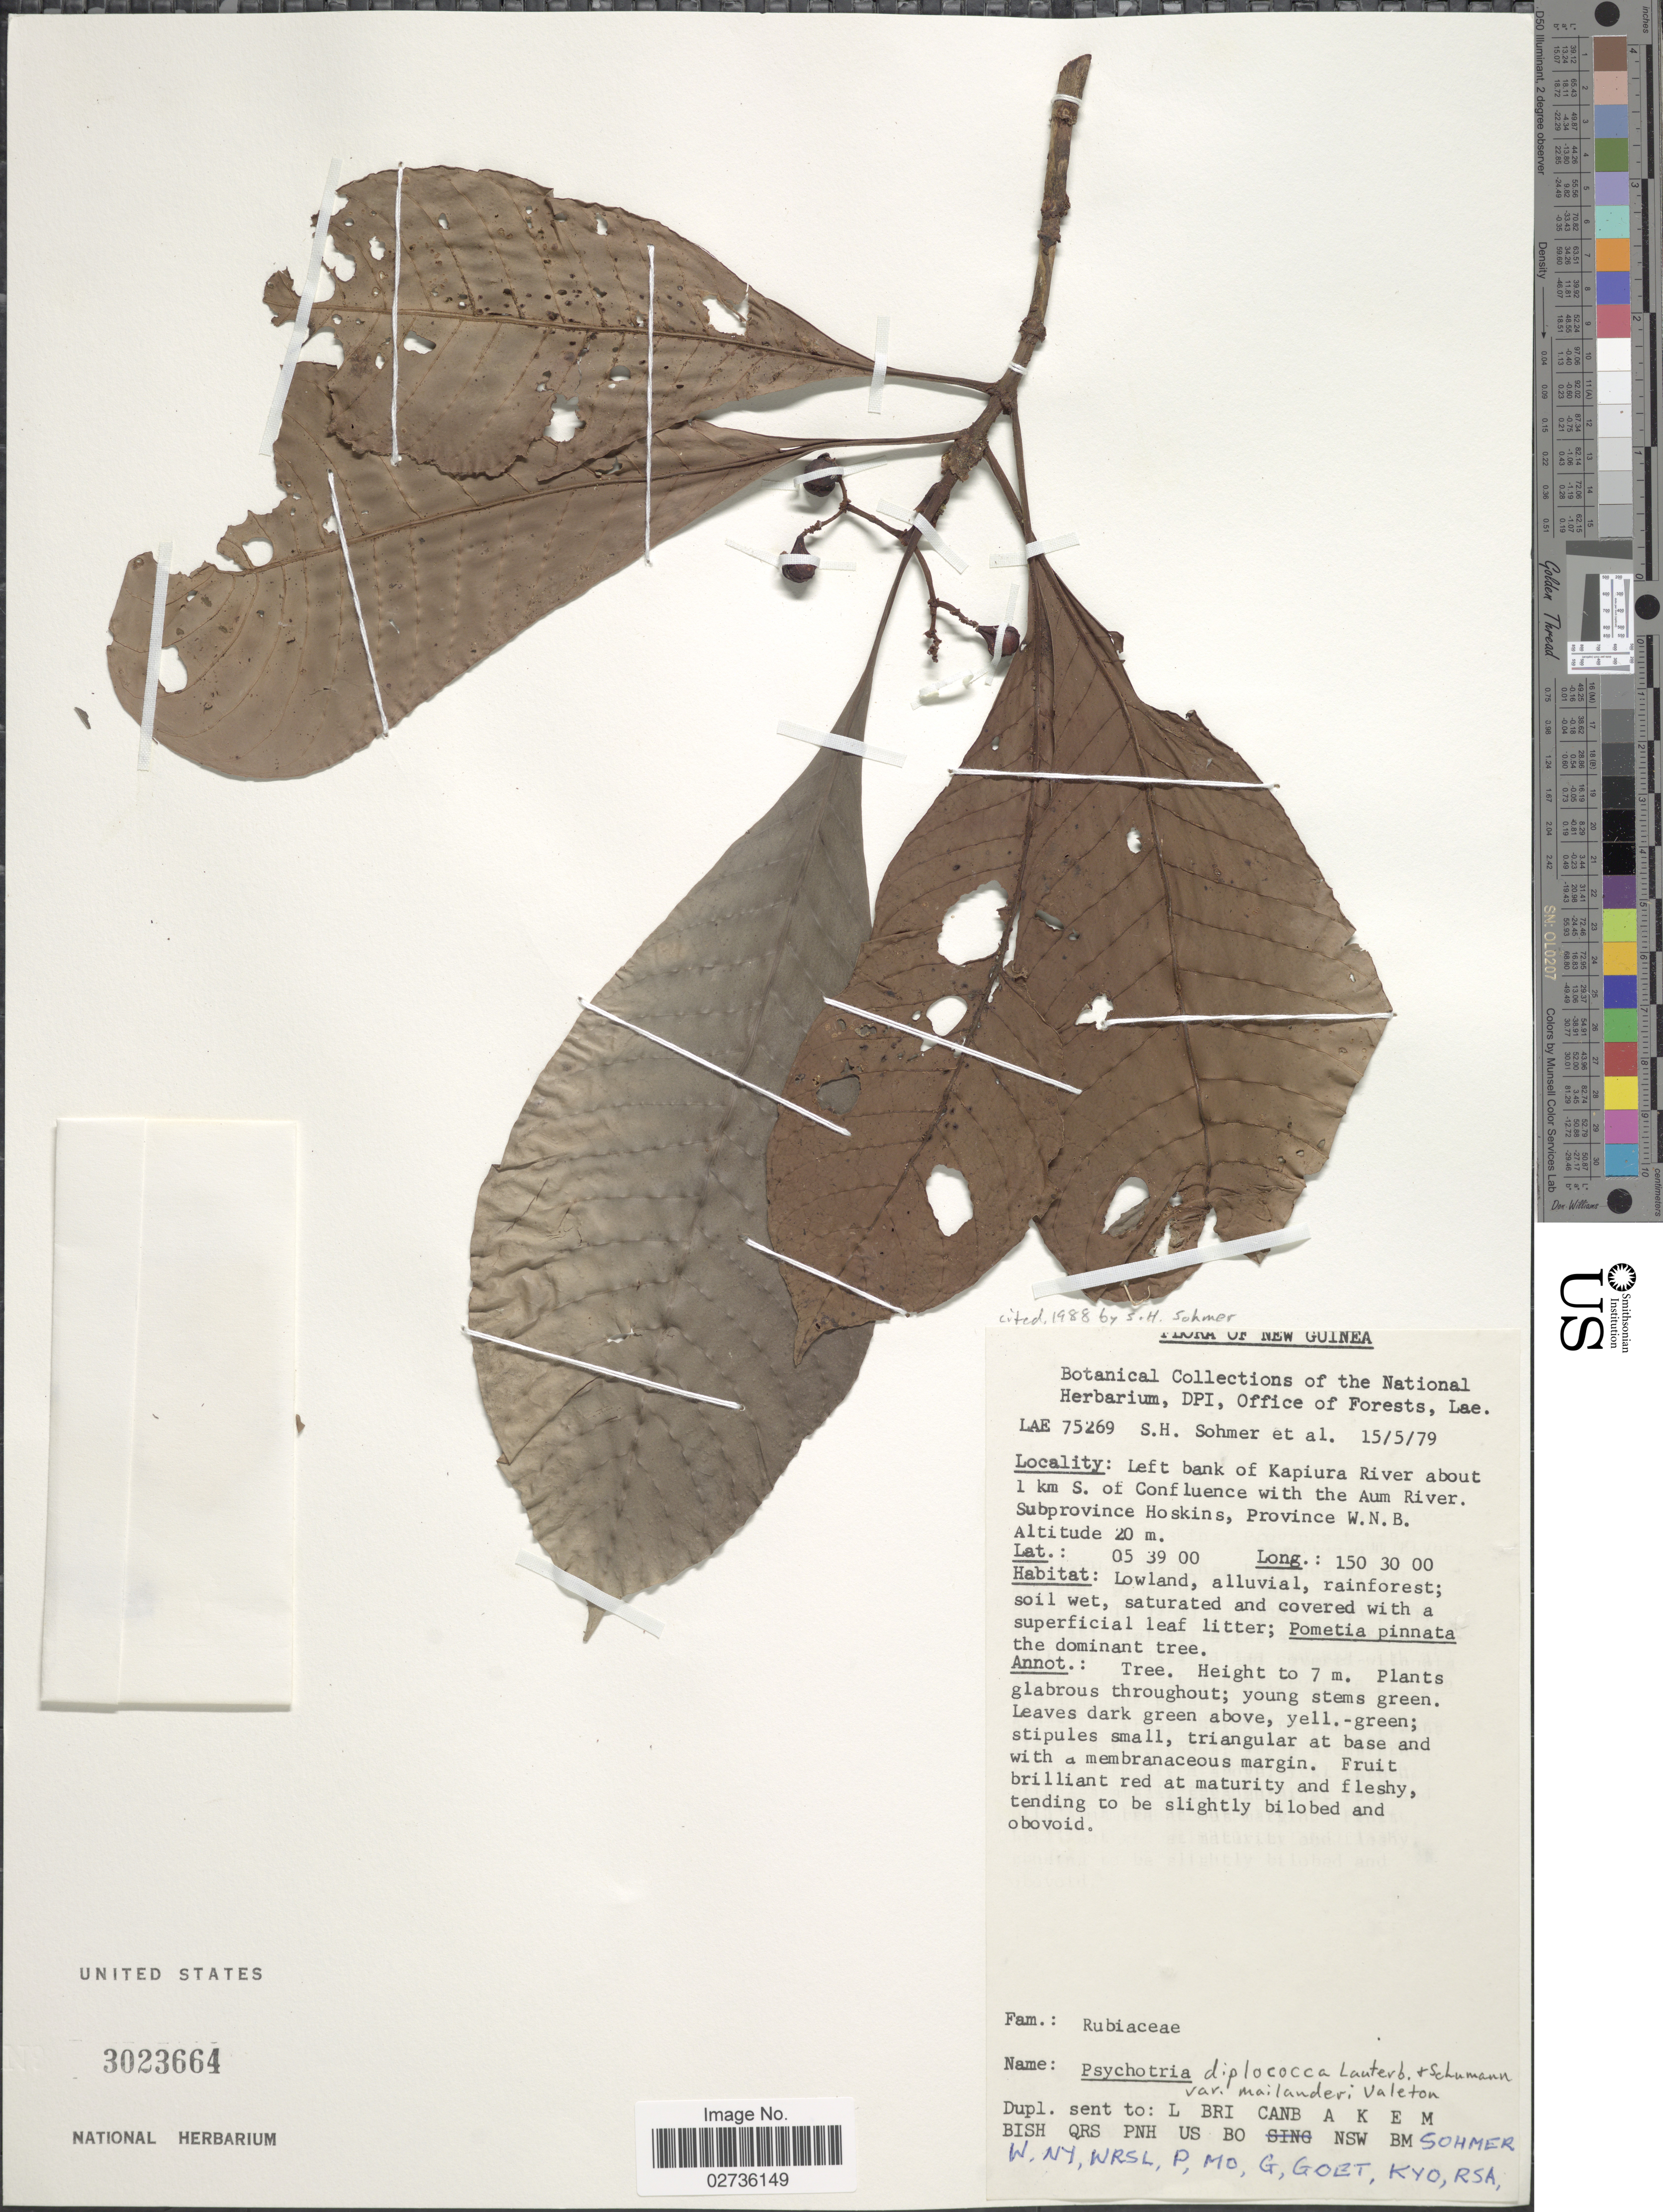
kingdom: Plantae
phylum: Tracheophyta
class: Magnoliopsida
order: Gentianales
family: Rubiaceae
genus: Psychotria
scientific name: Psychotria diplococca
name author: Lauterb. & K. Schum.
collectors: S. H. Sohmer & et al.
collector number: LAE75269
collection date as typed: Transcribed d/m/y: 15/5/79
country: Papua New Guinea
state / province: West New Britain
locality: New Guinea. Left bank of Kapiura River about 1 km S. of Confluence with the Aum River. Subprovince Hoskins, Province W.N.B.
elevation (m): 20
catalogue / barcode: US 3023664